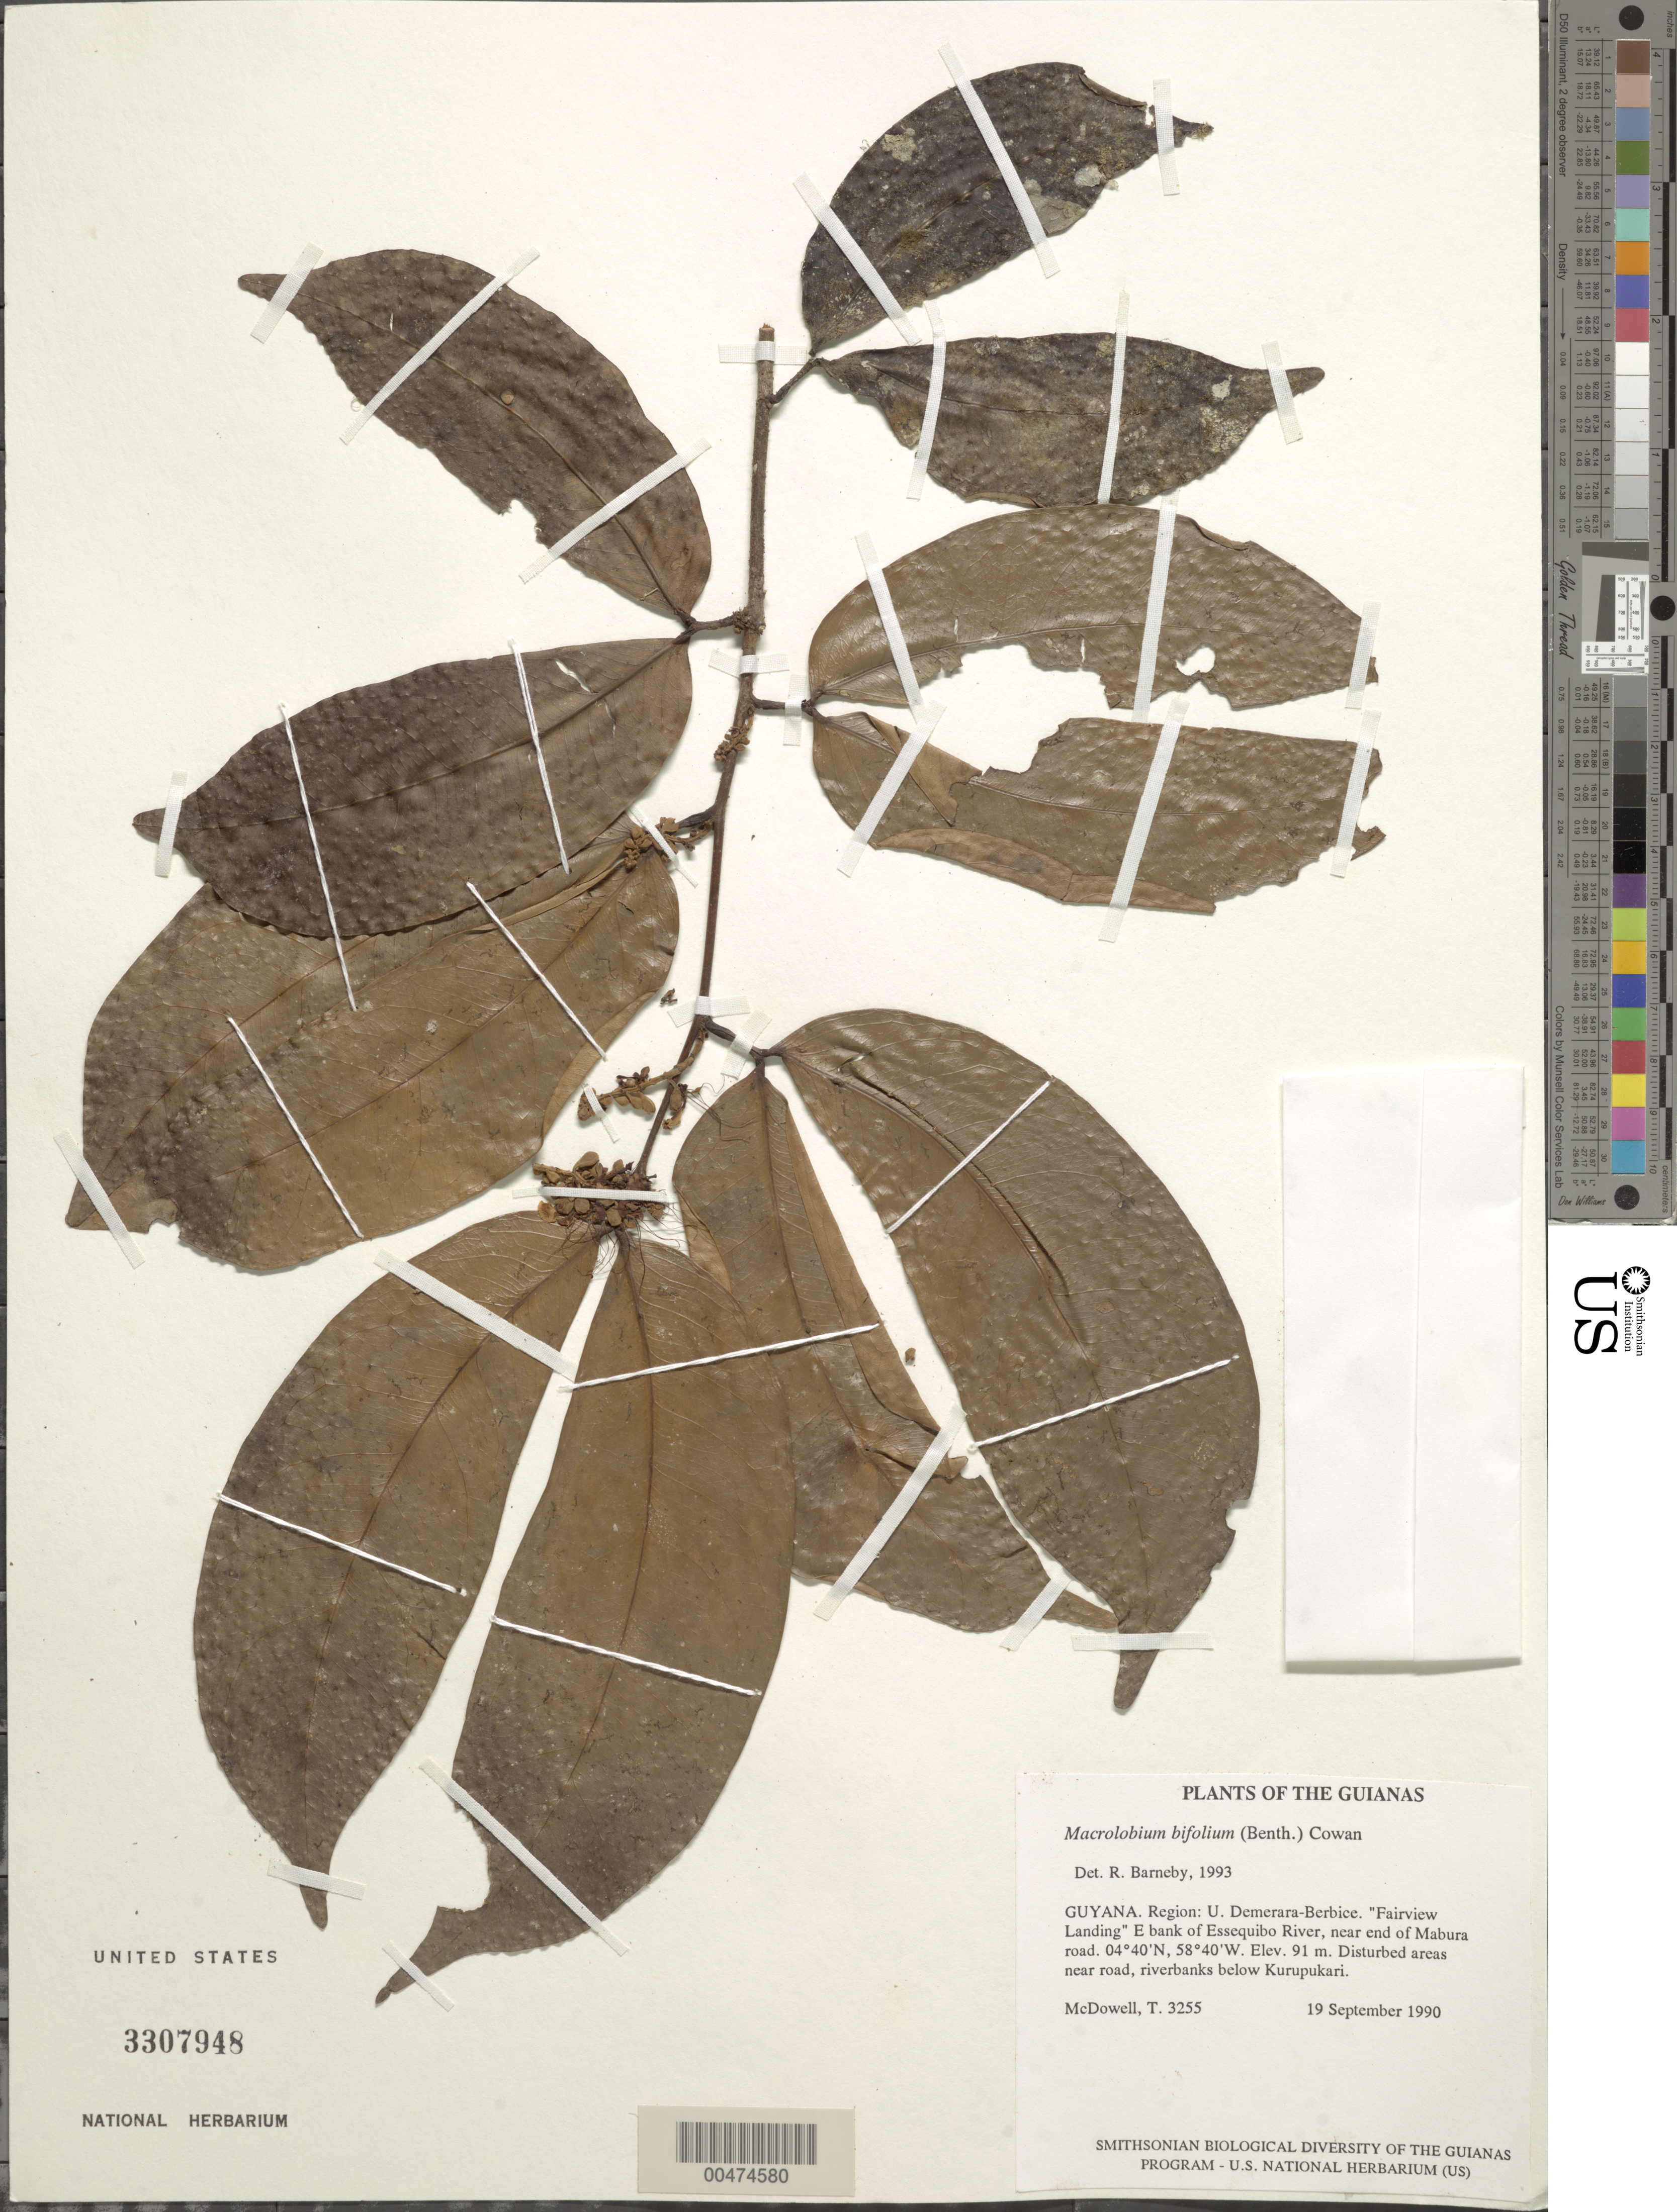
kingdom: Plantae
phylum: Tracheophyta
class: Magnoliopsida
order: Fabales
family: Fabaceae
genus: Macrolobium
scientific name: Macrolobium bifolium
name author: (Aubl.) Pers.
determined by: Barneby, Rupert C., (NY)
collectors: T. McDowell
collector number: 3255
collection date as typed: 19 September 1990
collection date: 1990-09-19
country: Guyana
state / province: U. Demerara-Berbice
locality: "Fairview Landing" E bank of Essequibo River, near end of Mabura road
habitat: Disturbed areas near road, riverbanks below Kurupukari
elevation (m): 91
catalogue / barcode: US 3307948